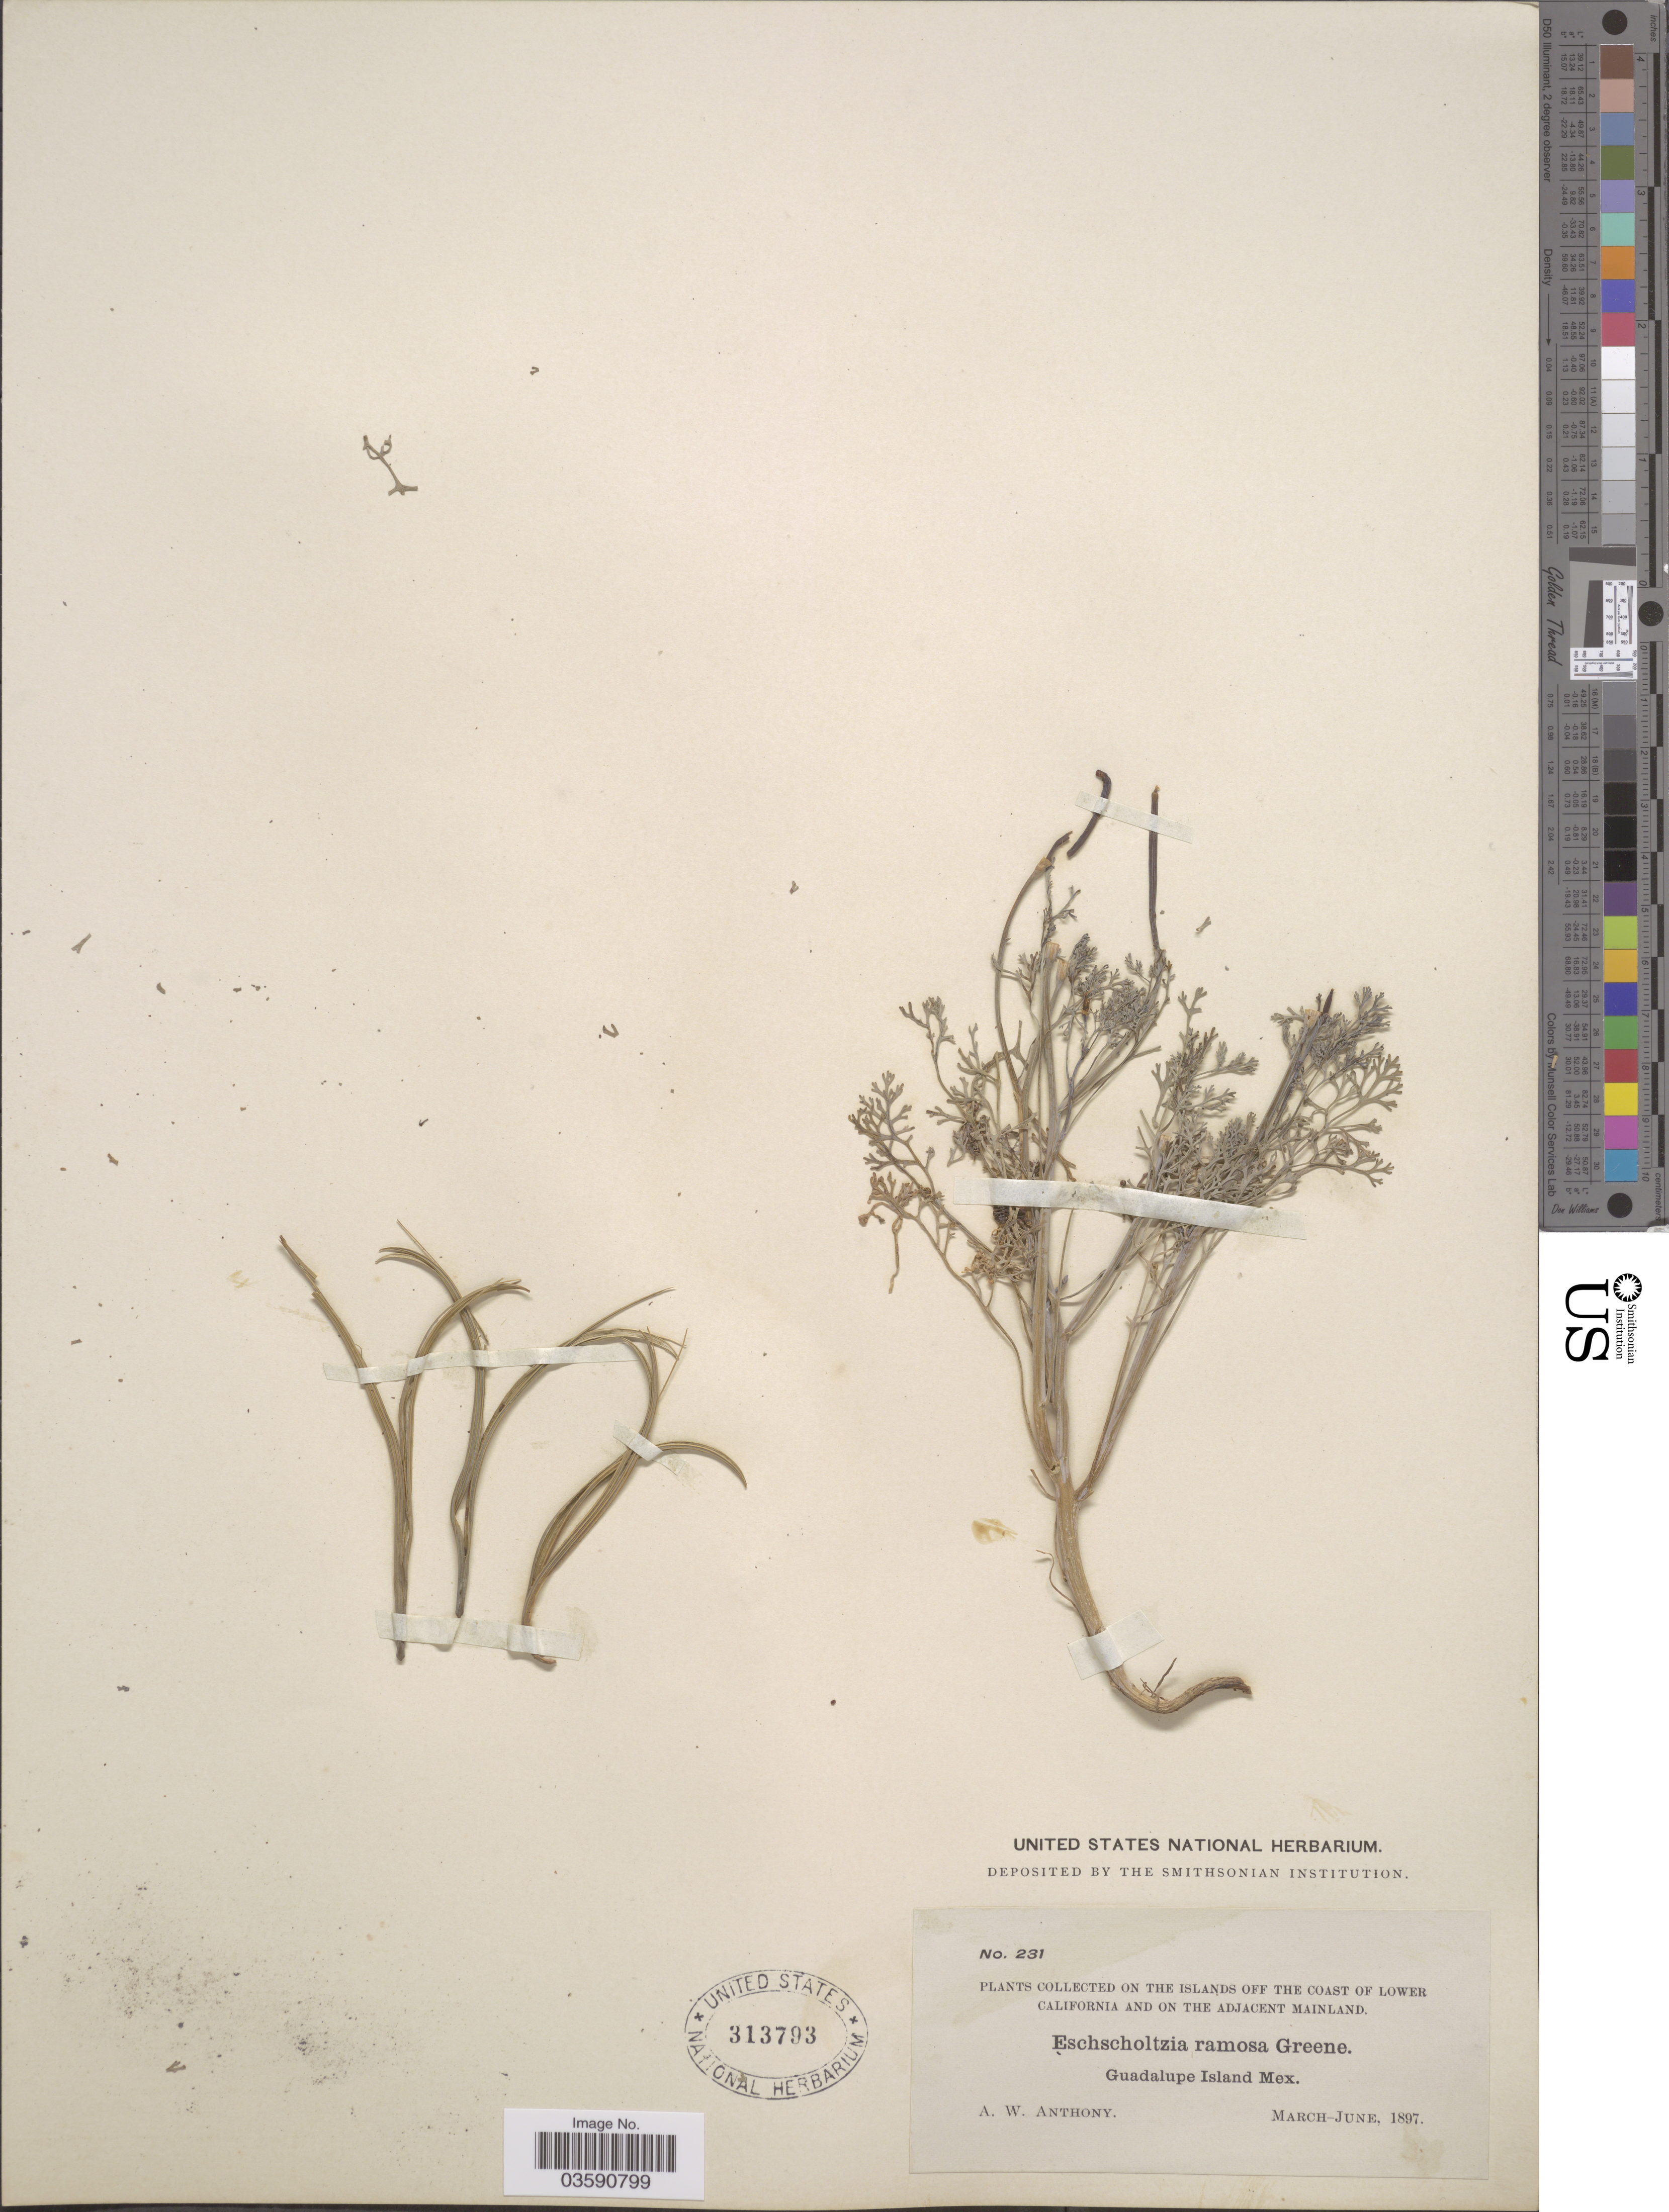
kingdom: Plantae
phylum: Tracheophyta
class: Magnoliopsida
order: Ranunculales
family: Papaveraceae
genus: Eschscholzia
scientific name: Eschscholzia ramosa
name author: (Greene) Greene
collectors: A. W. Anthony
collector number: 231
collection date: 1897-03/1897-06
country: Mexico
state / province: Baja California Norte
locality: The Islands off the Coast of Lower California and on the adjacent mainland. Guadalupe Island Mex.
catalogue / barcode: US 313793